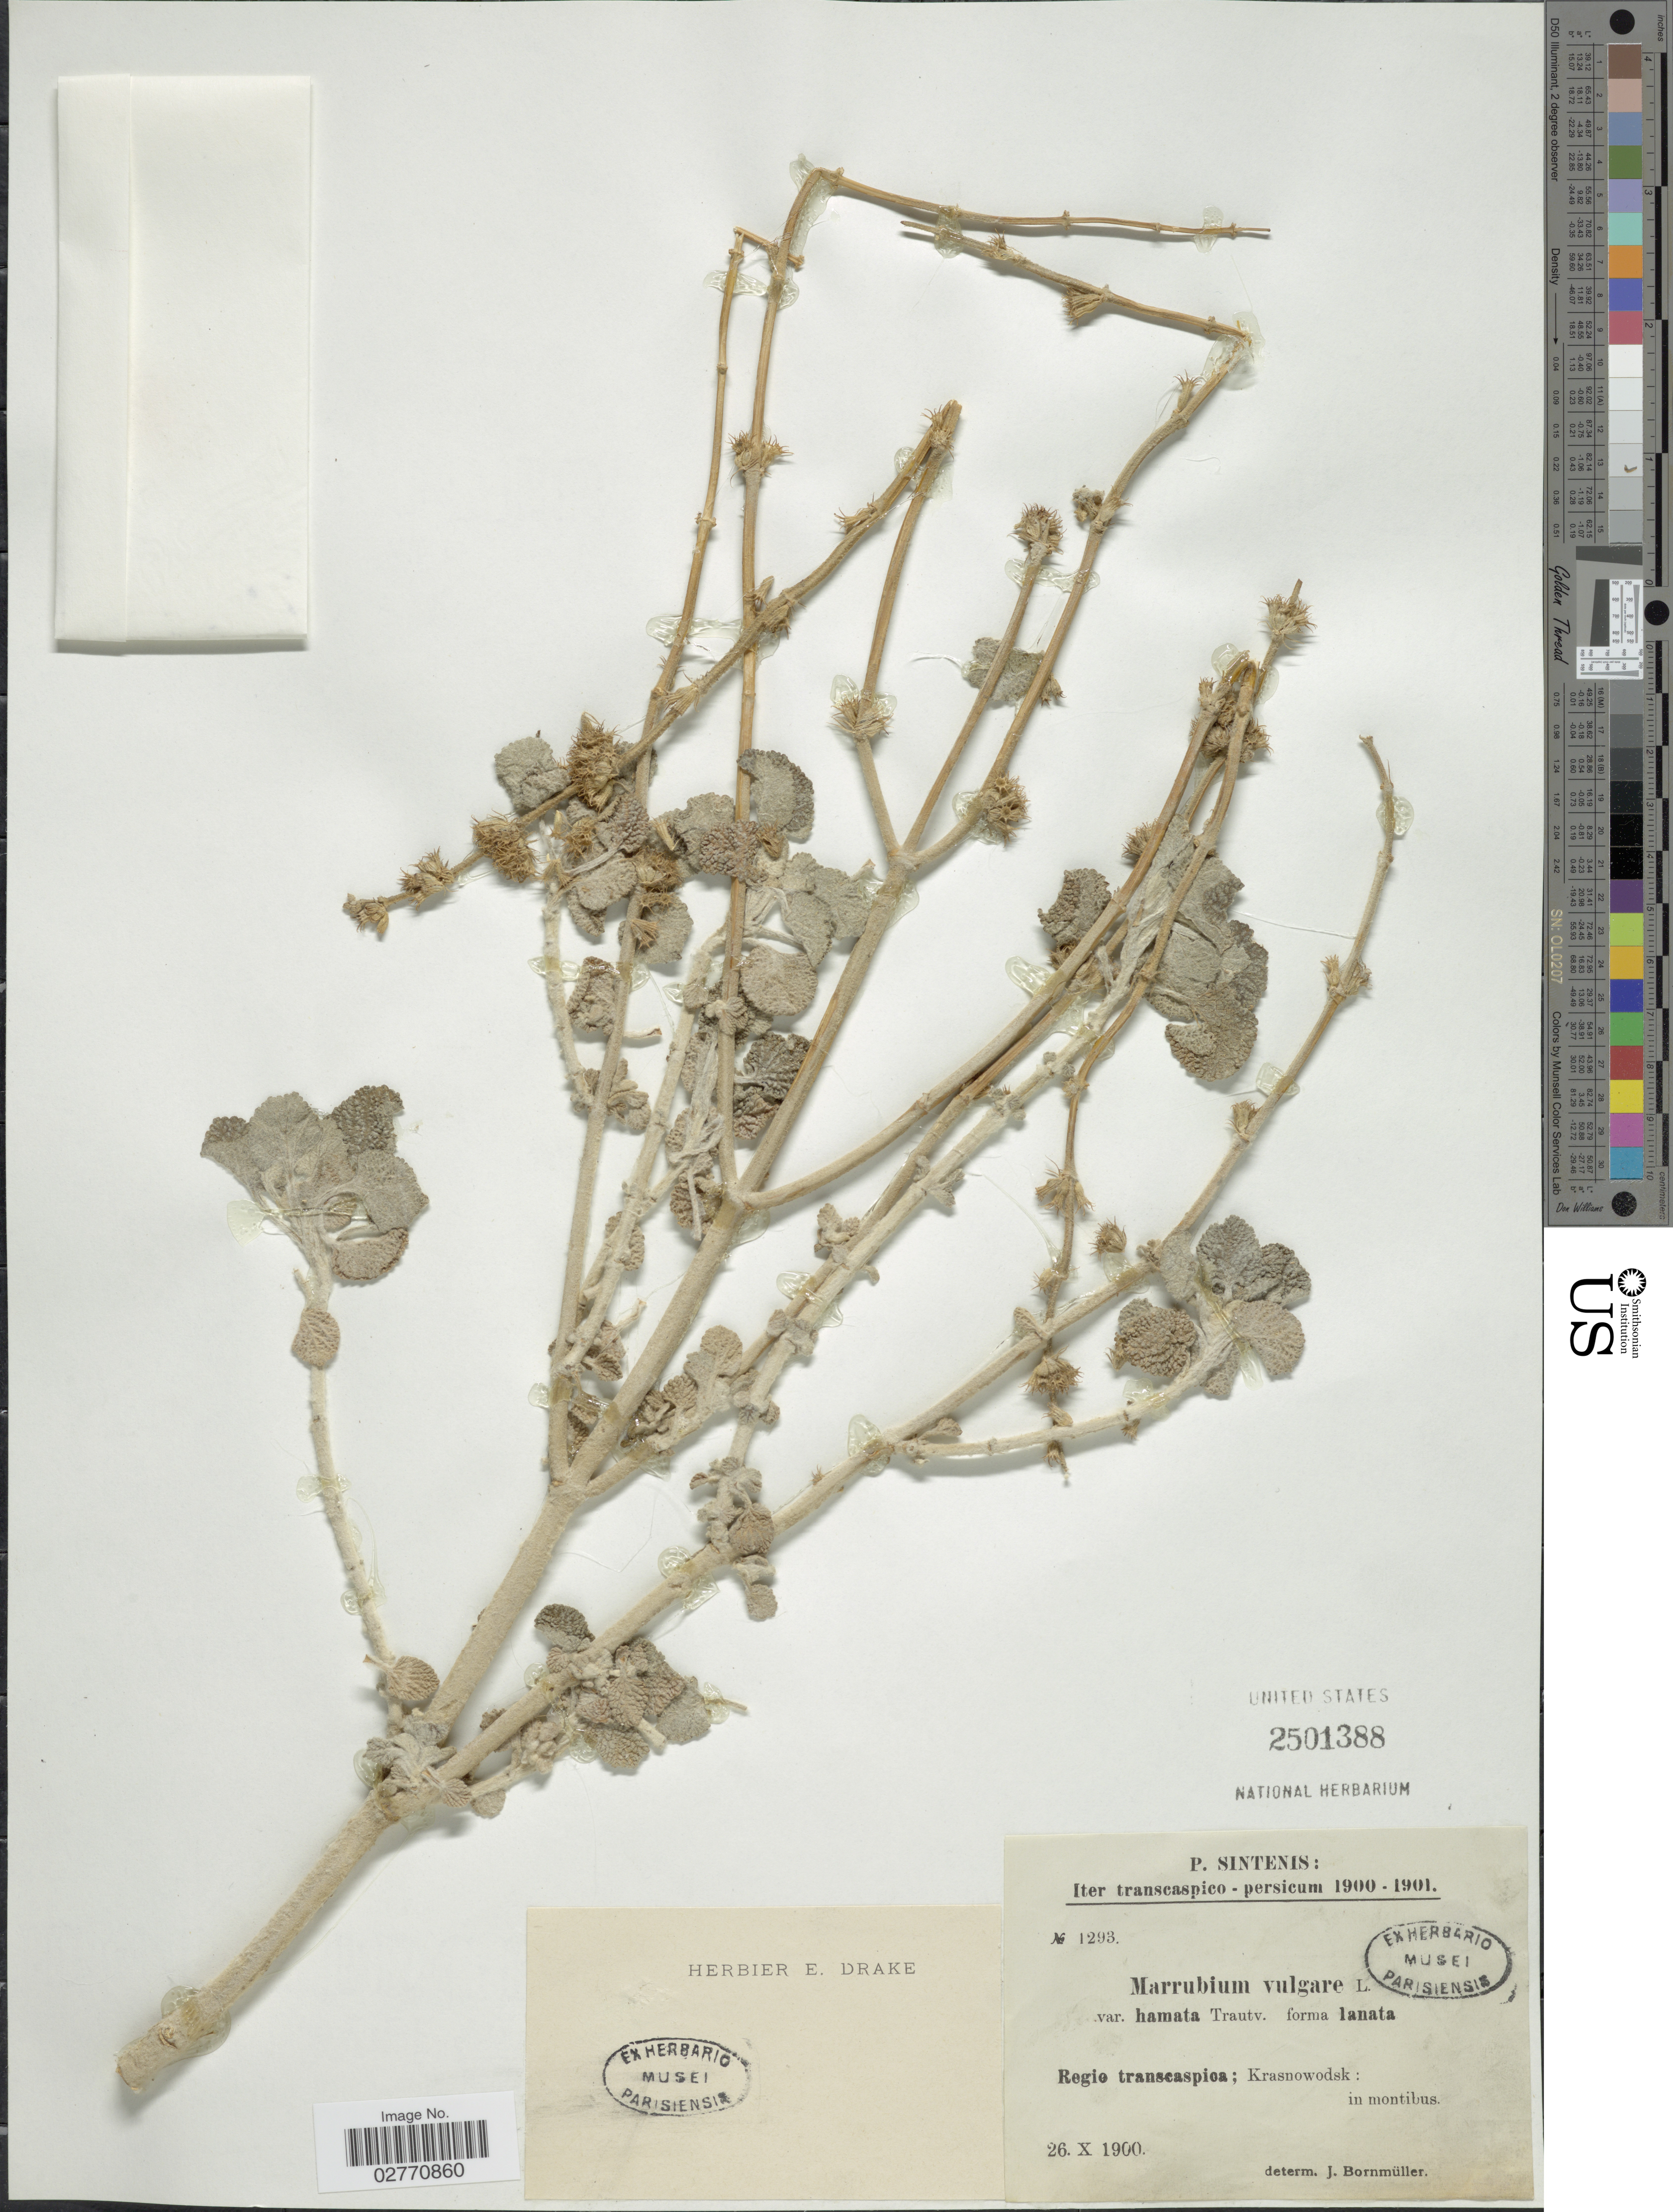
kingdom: Plantae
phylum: Tracheophyta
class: Magnoliopsida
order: Lamiales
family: Lamiaceae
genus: Marrubium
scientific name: Marrubium vulgare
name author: L.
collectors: P. Sintenis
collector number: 1293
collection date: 1900-10-26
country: Turkmenistan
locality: Regio transcapioa; Krasnowodsk: in montibus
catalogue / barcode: US 2501388